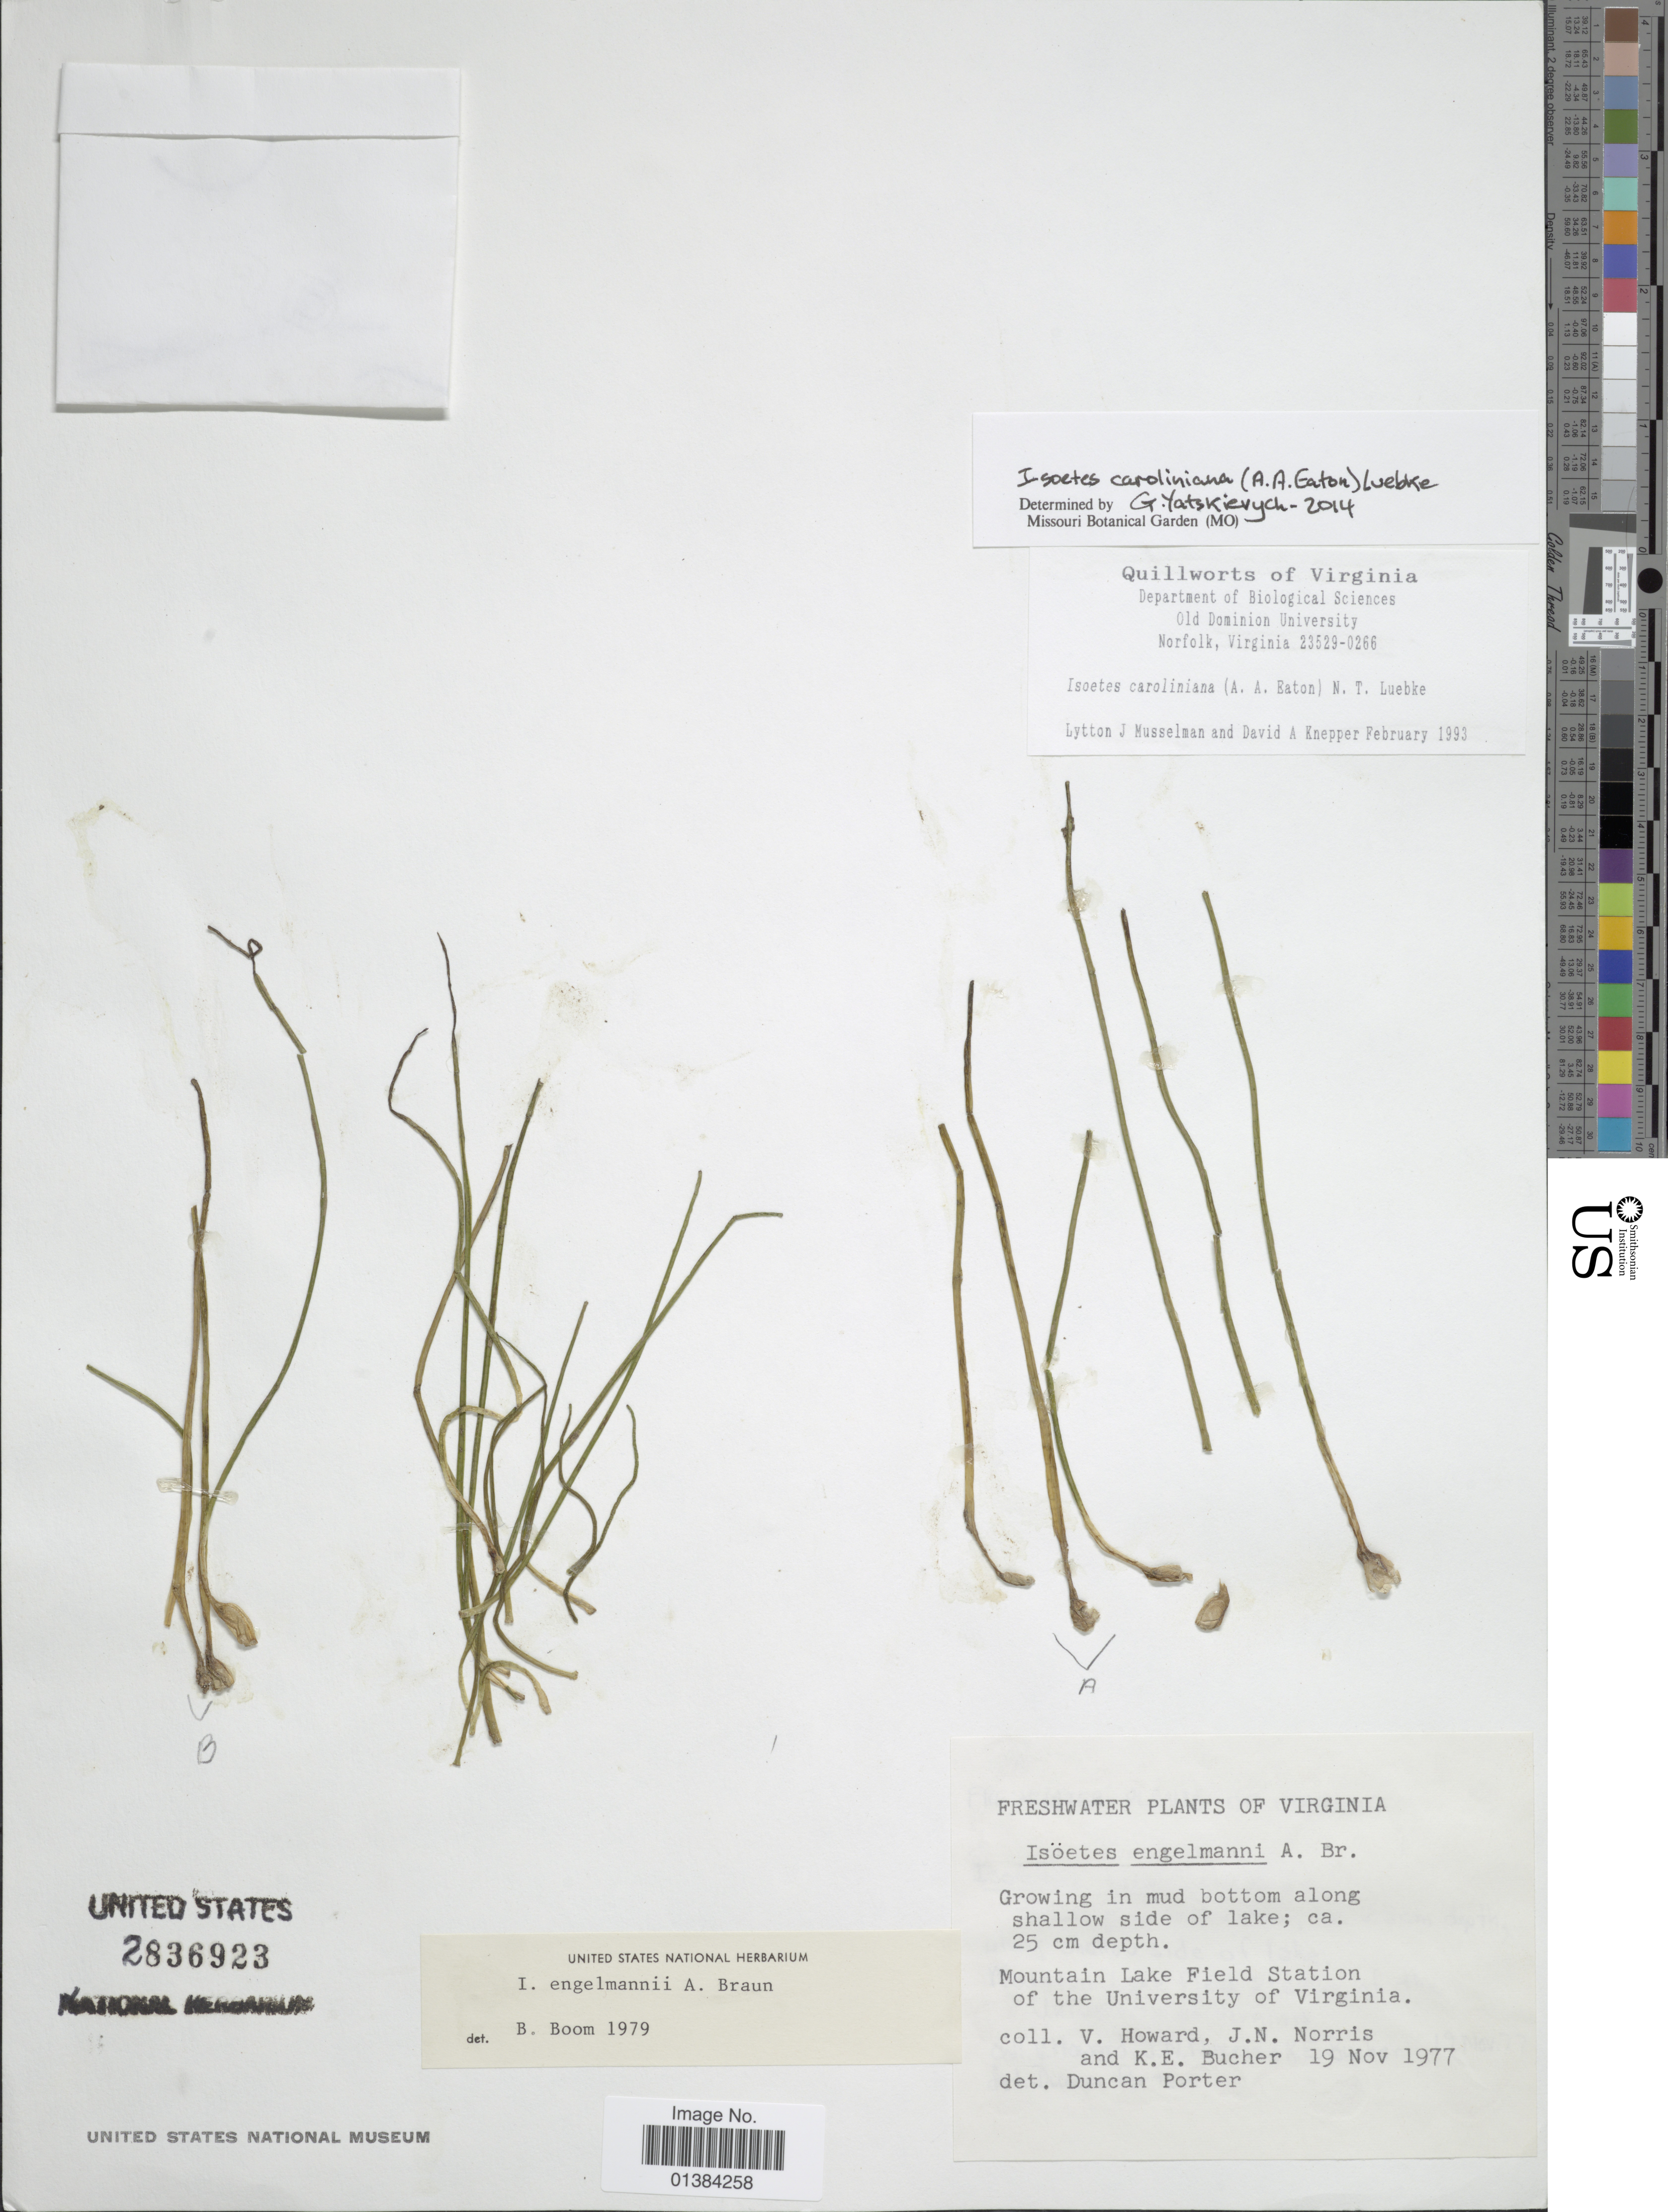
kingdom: Plantae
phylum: Tracheophyta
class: Lycopodiopsida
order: Isoetales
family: Isoetaceae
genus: Isoetes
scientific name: Isoetes caroliniana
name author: (A.A. Eaton) Luebke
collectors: V. Howard, J. Norris & K. E. Bucher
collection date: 1977-11-19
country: United States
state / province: Virginia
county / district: Giles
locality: Mountain Lake Field Station.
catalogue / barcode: US 2836923